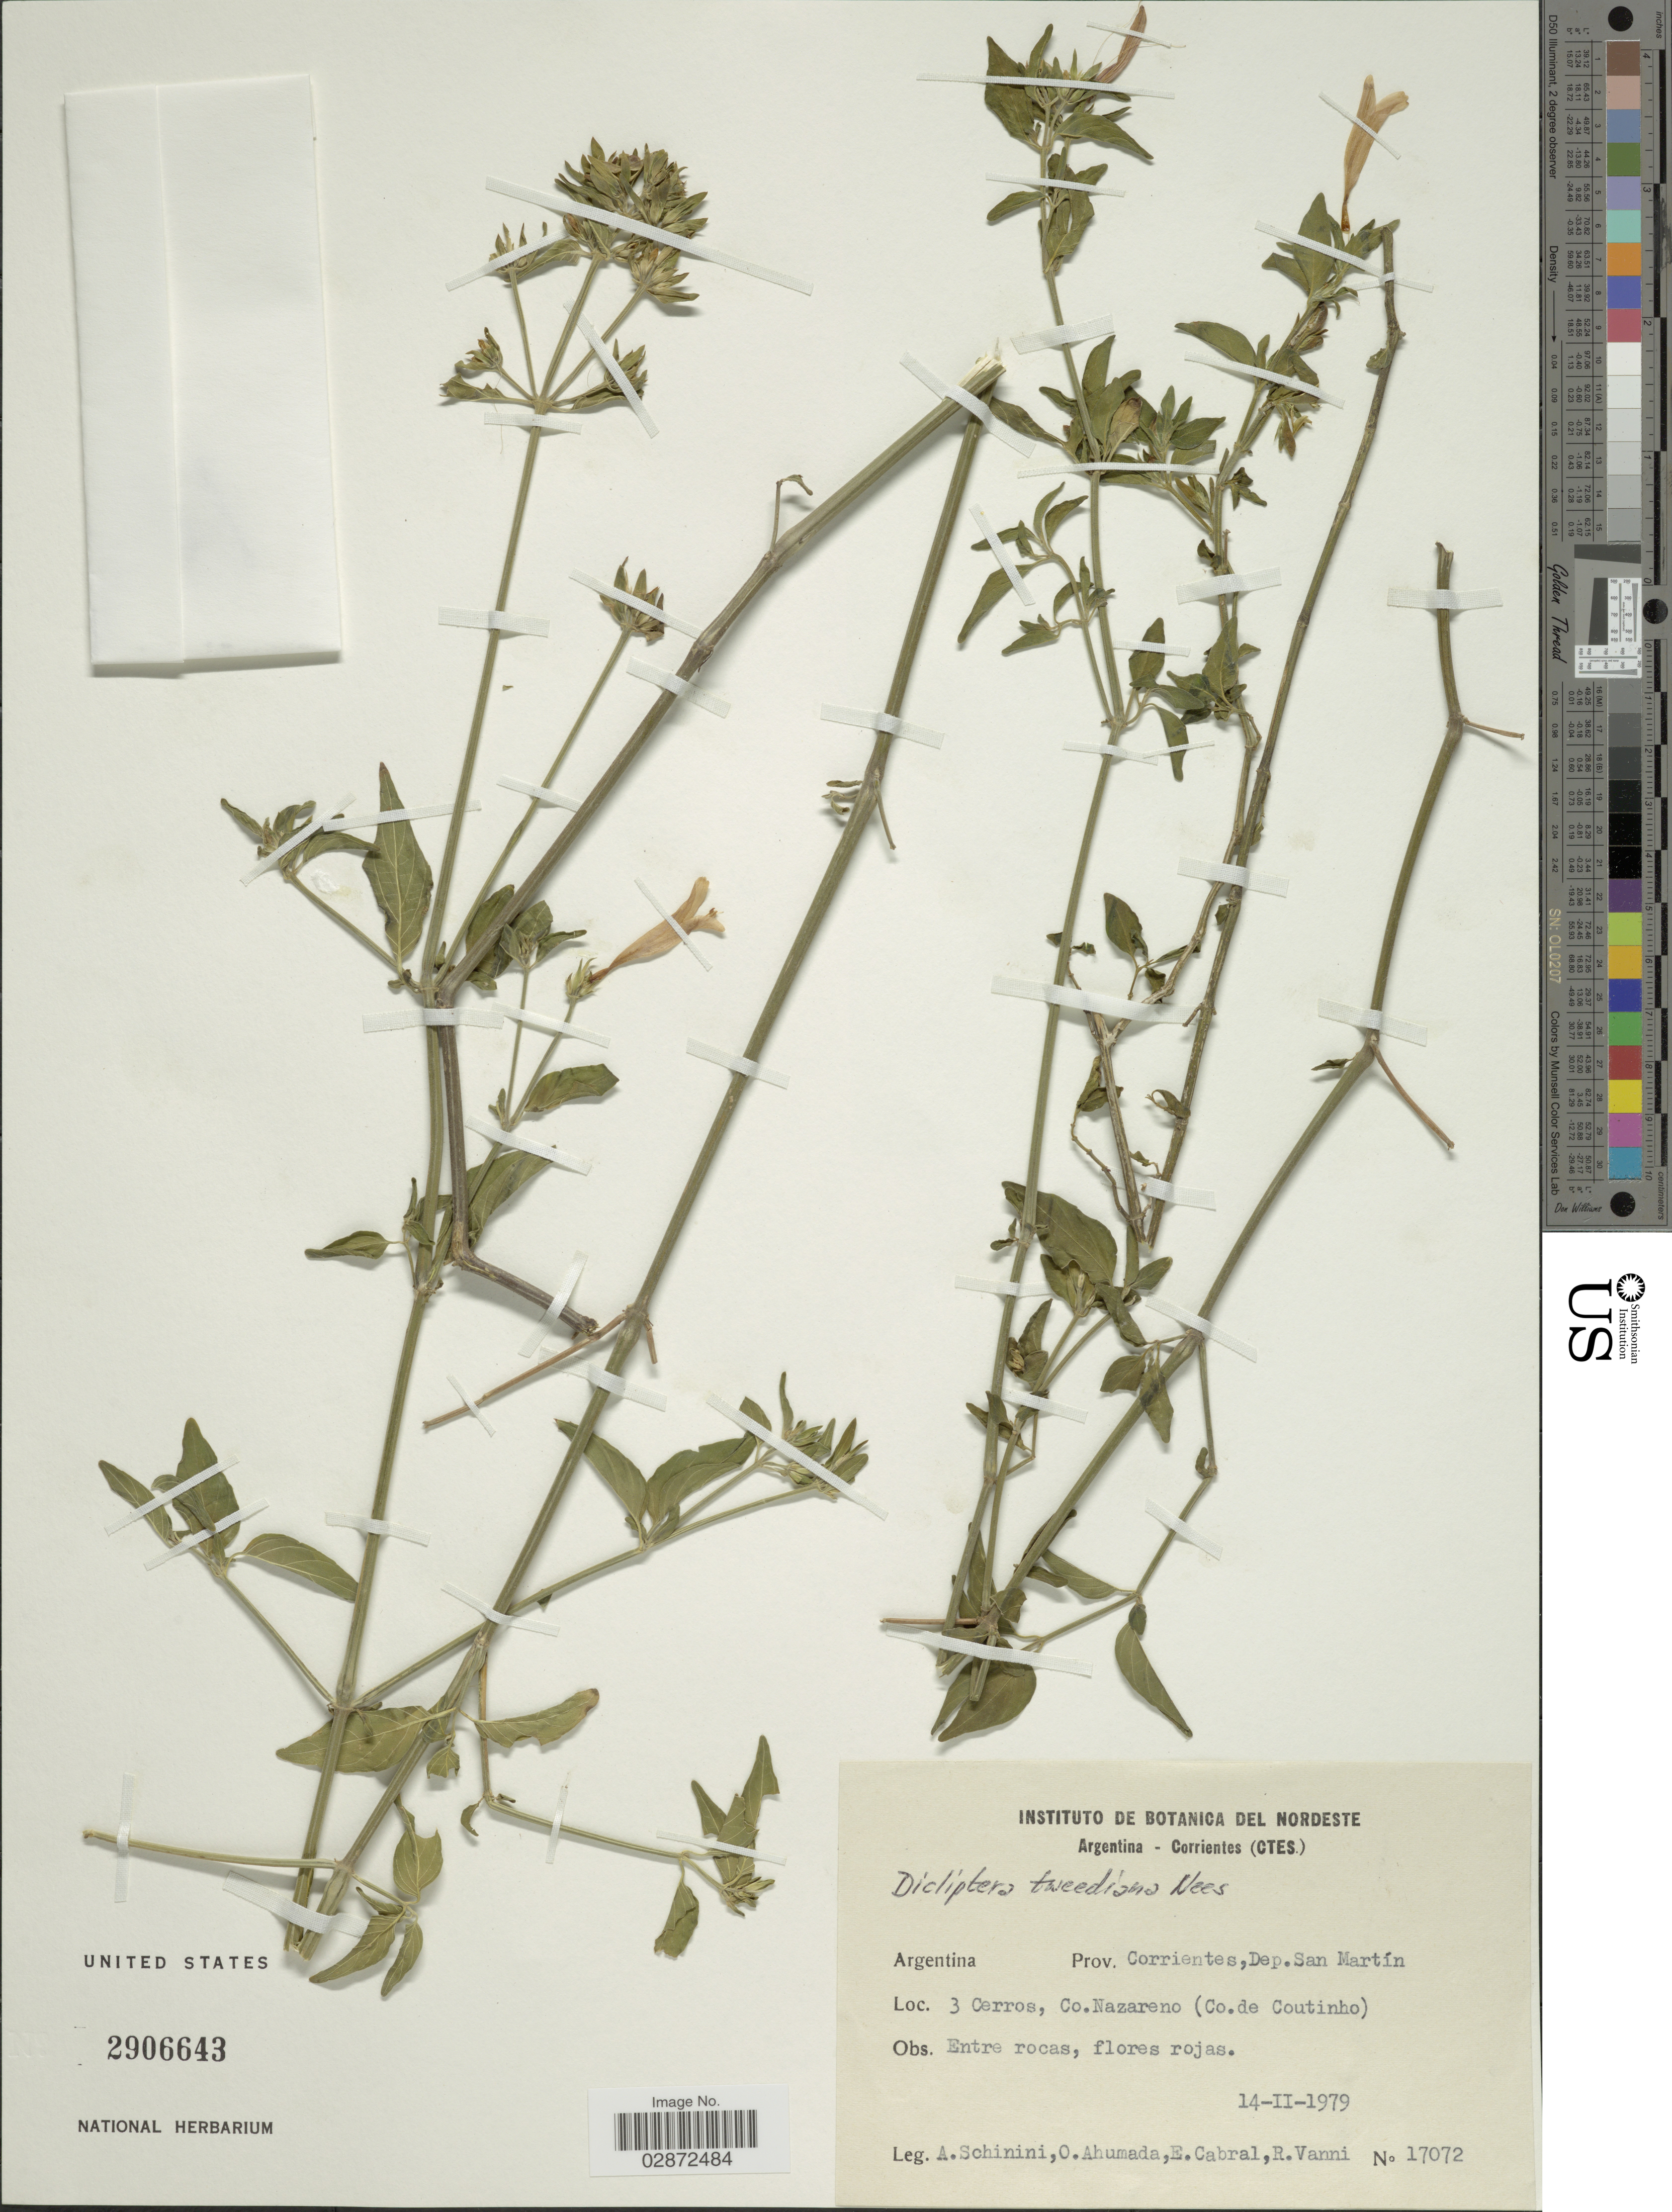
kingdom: Plantae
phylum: Tracheophyta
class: Magnoliopsida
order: Lamiales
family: Acanthaceae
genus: Dicliptera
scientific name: Dicliptera squarrosa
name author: Nees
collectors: A. Schinini, O. Ahumada, E. Cabral & R. Vanni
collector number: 17072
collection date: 1979-02-14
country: Argentina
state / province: Corrientes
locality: Prov. Corrientes, Dep. San Martín. 3 Cerros, Co. Nazareno (Co. de Coutinho).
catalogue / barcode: US 2906643